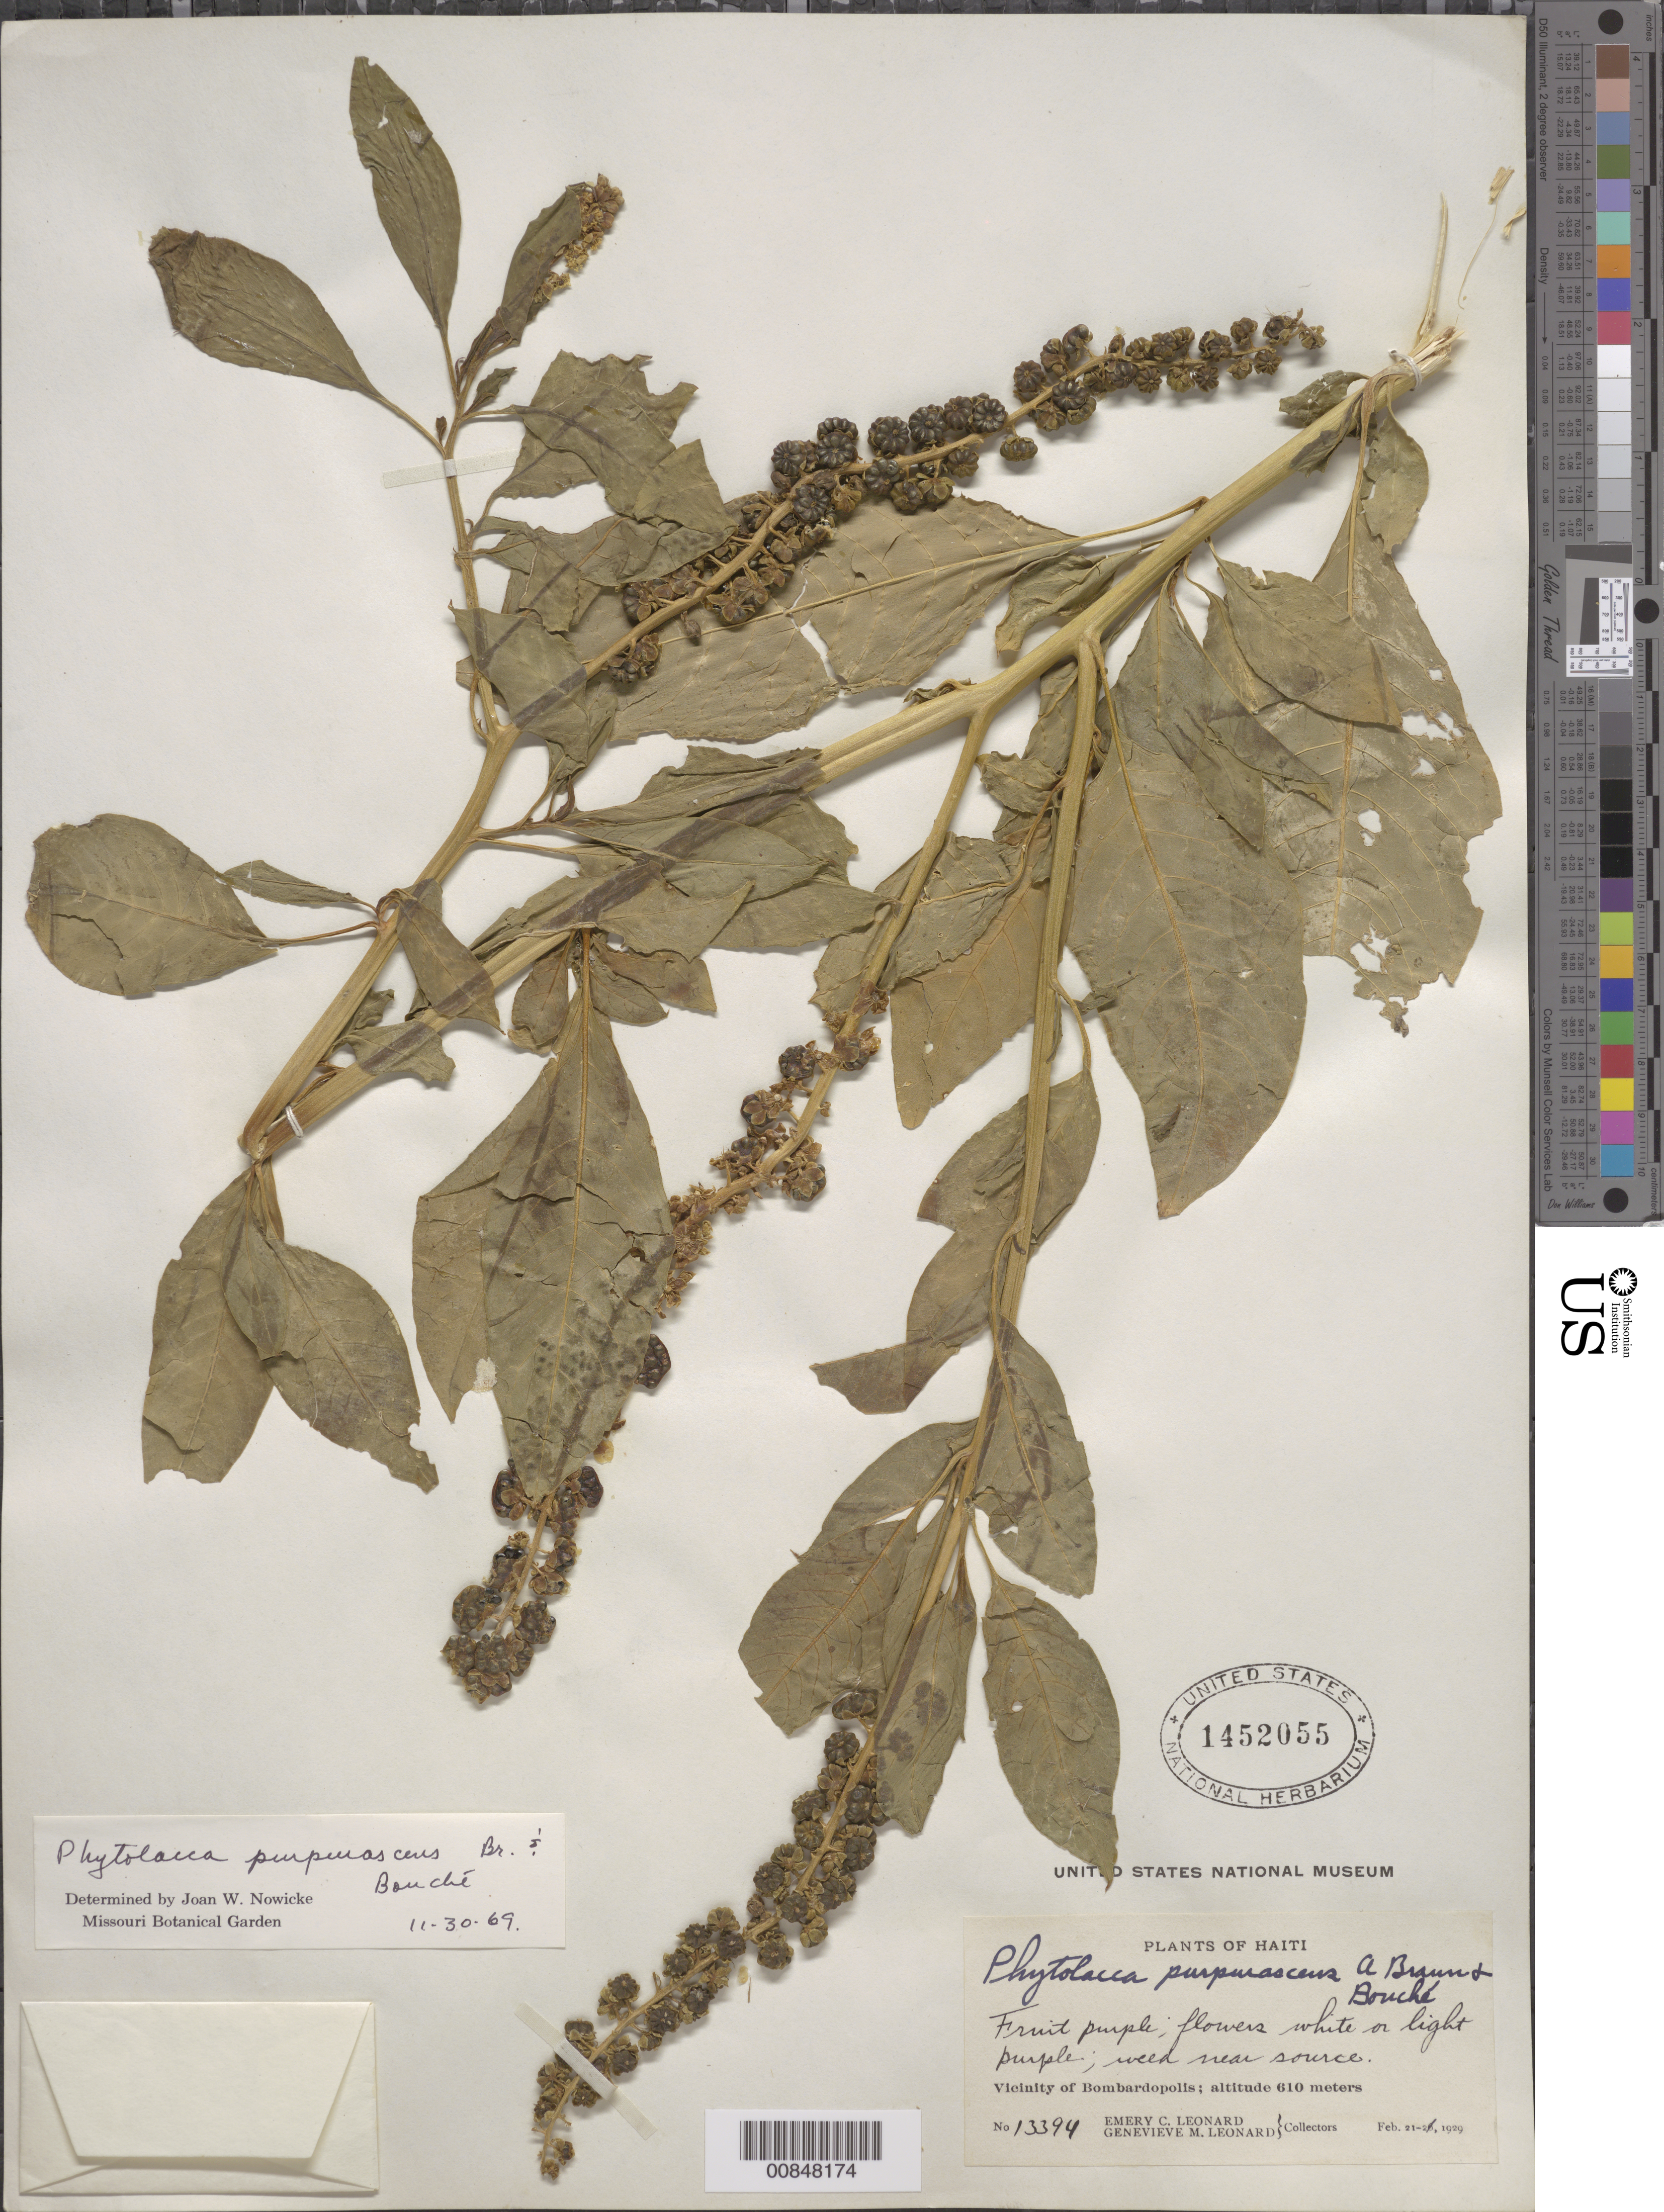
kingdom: Plantae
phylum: Tracheophyta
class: Magnoliopsida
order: Caryophyllales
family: Phytolaccaceae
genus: Phytolacca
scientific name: Phytolacca icosandra var. icosandra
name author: L.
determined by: Nowicke, J. W., (US), NMNH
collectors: E. C. Leonard & G. M. Leonard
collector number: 13394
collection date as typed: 21 Feb 1929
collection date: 1929-02-21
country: Haiti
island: Hispaniola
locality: Vicinity of Bombardopolis. Near source.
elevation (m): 610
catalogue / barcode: US 1452055